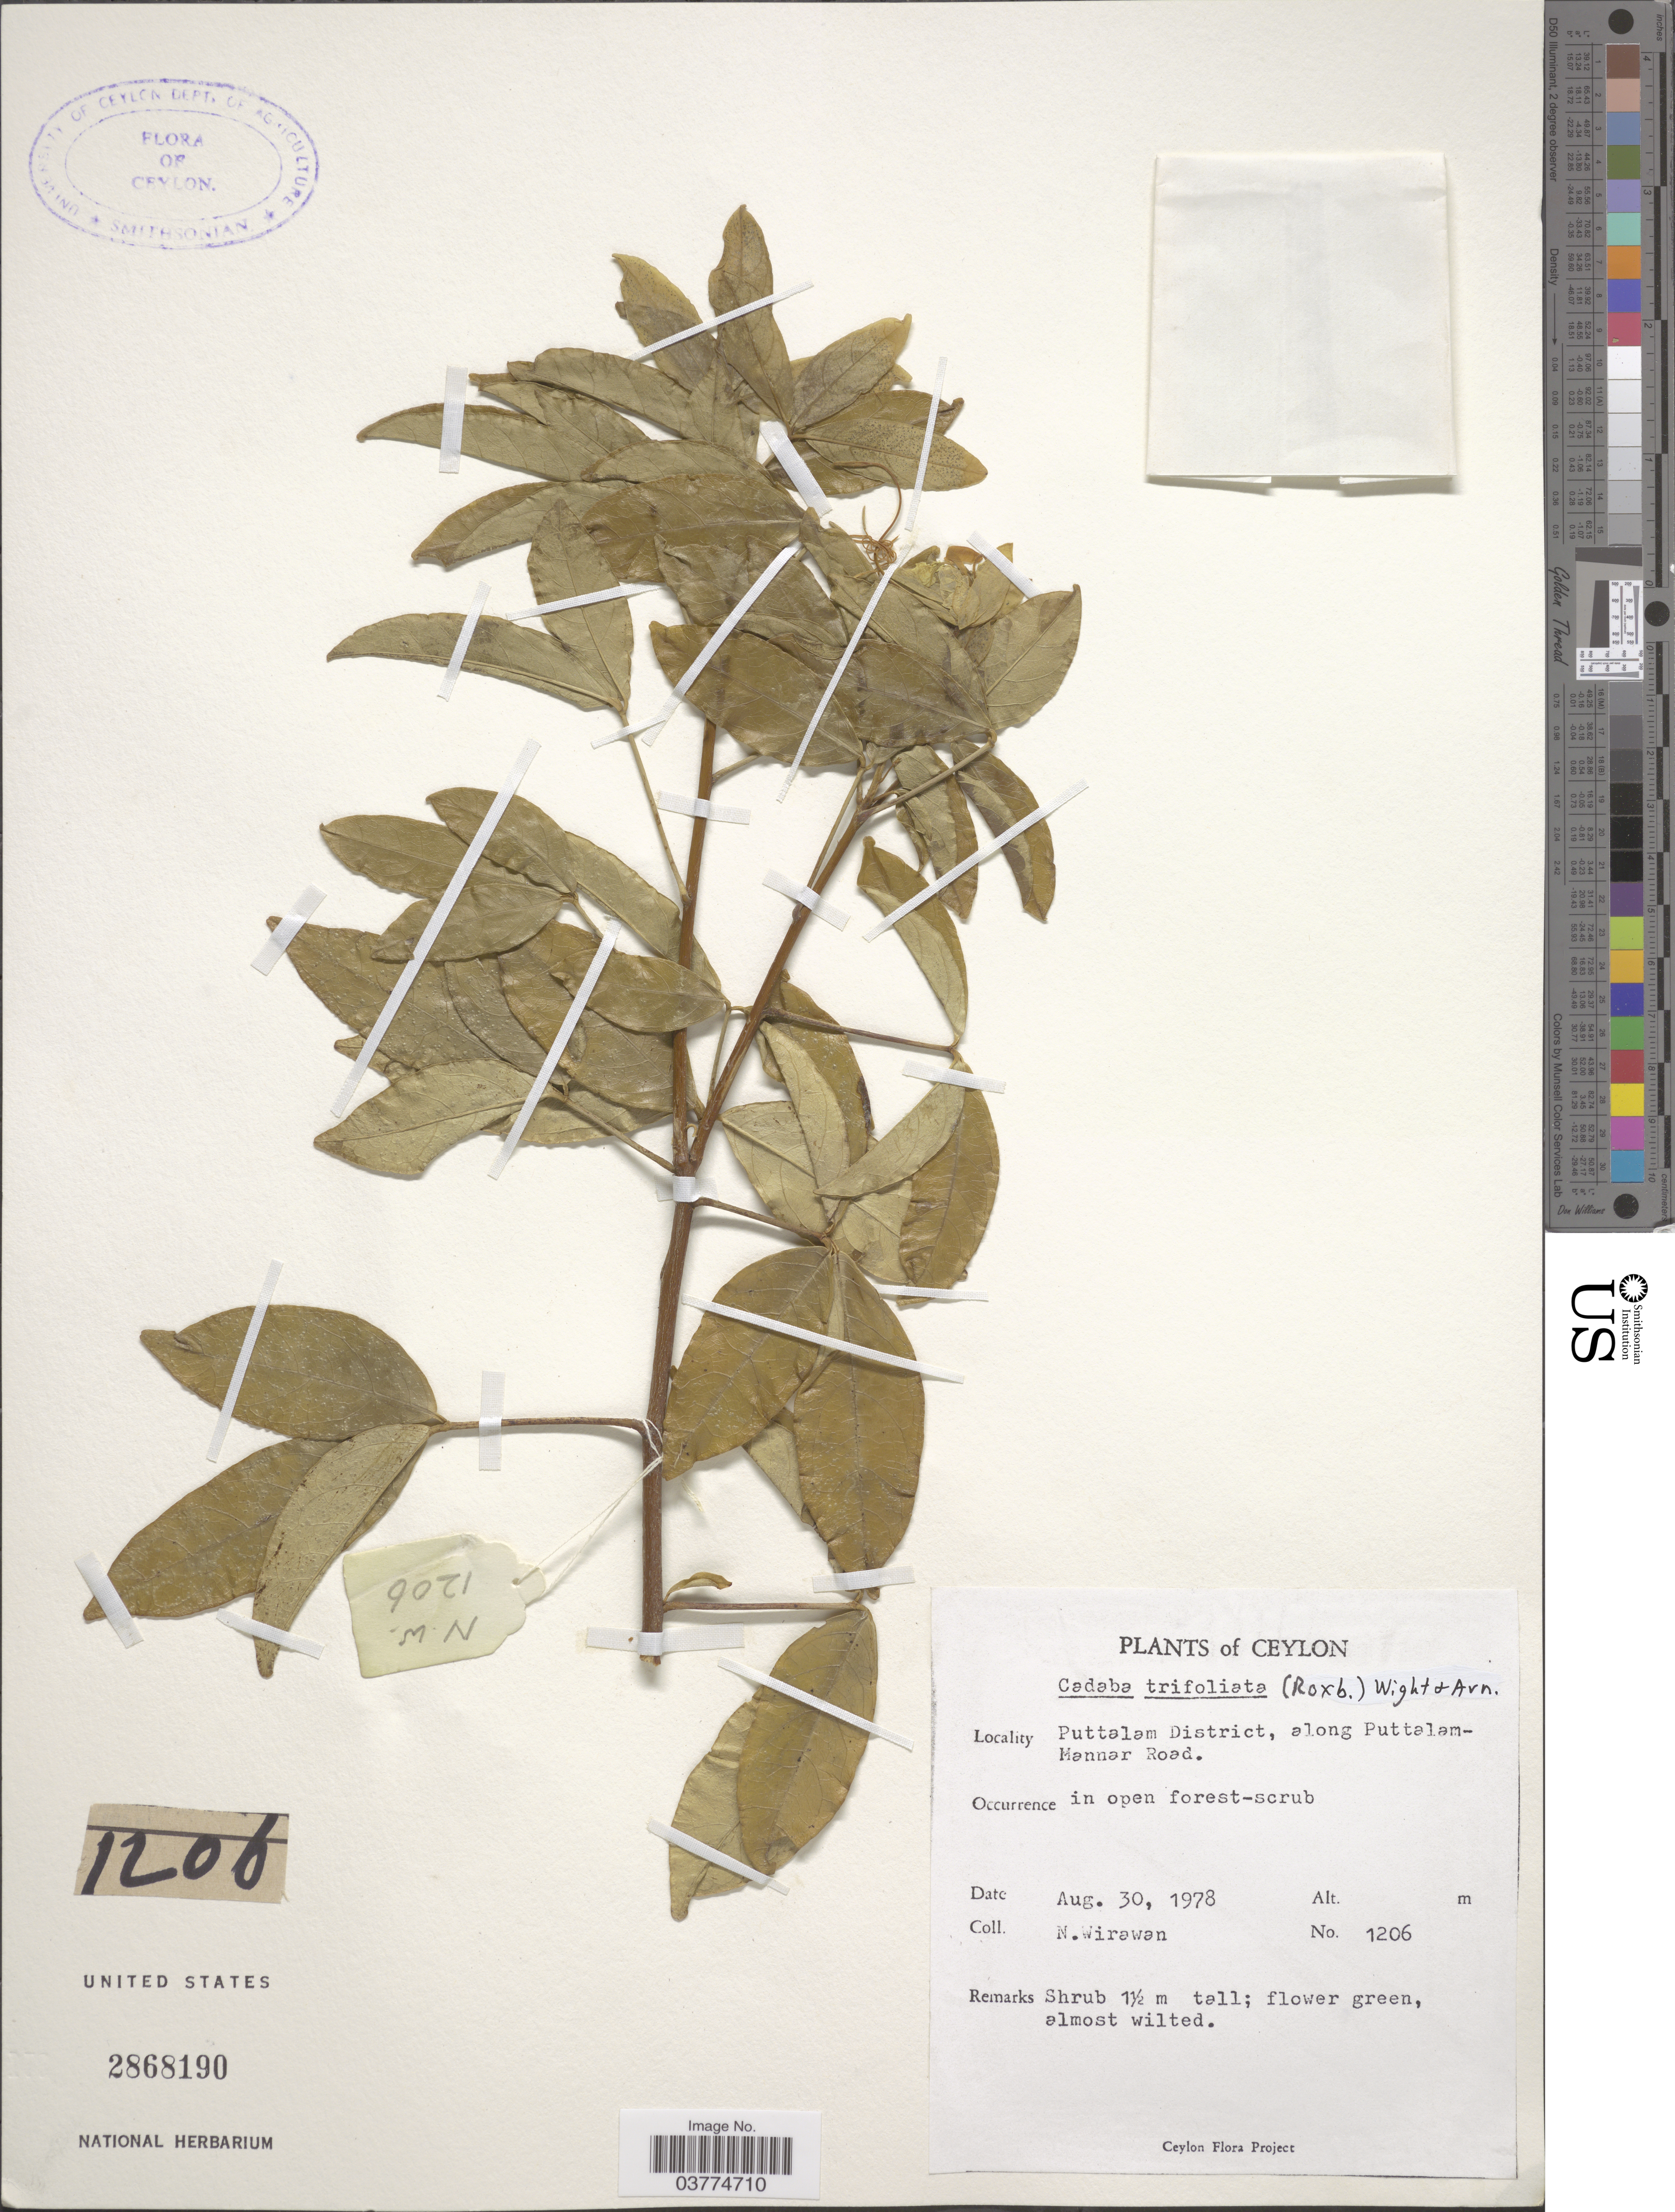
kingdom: Plantae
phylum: Tracheophyta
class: Magnoliopsida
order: Brassicales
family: Capparaceae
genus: Cadaba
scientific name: Cadaba trifoliata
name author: (Roxb.) Wight & Arn.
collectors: N. Wirawan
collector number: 1206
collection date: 1978-08-30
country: Sri Lanka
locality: Ceylon. Puttalam District, along Puttalam-Mannar Road.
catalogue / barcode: US 2868190